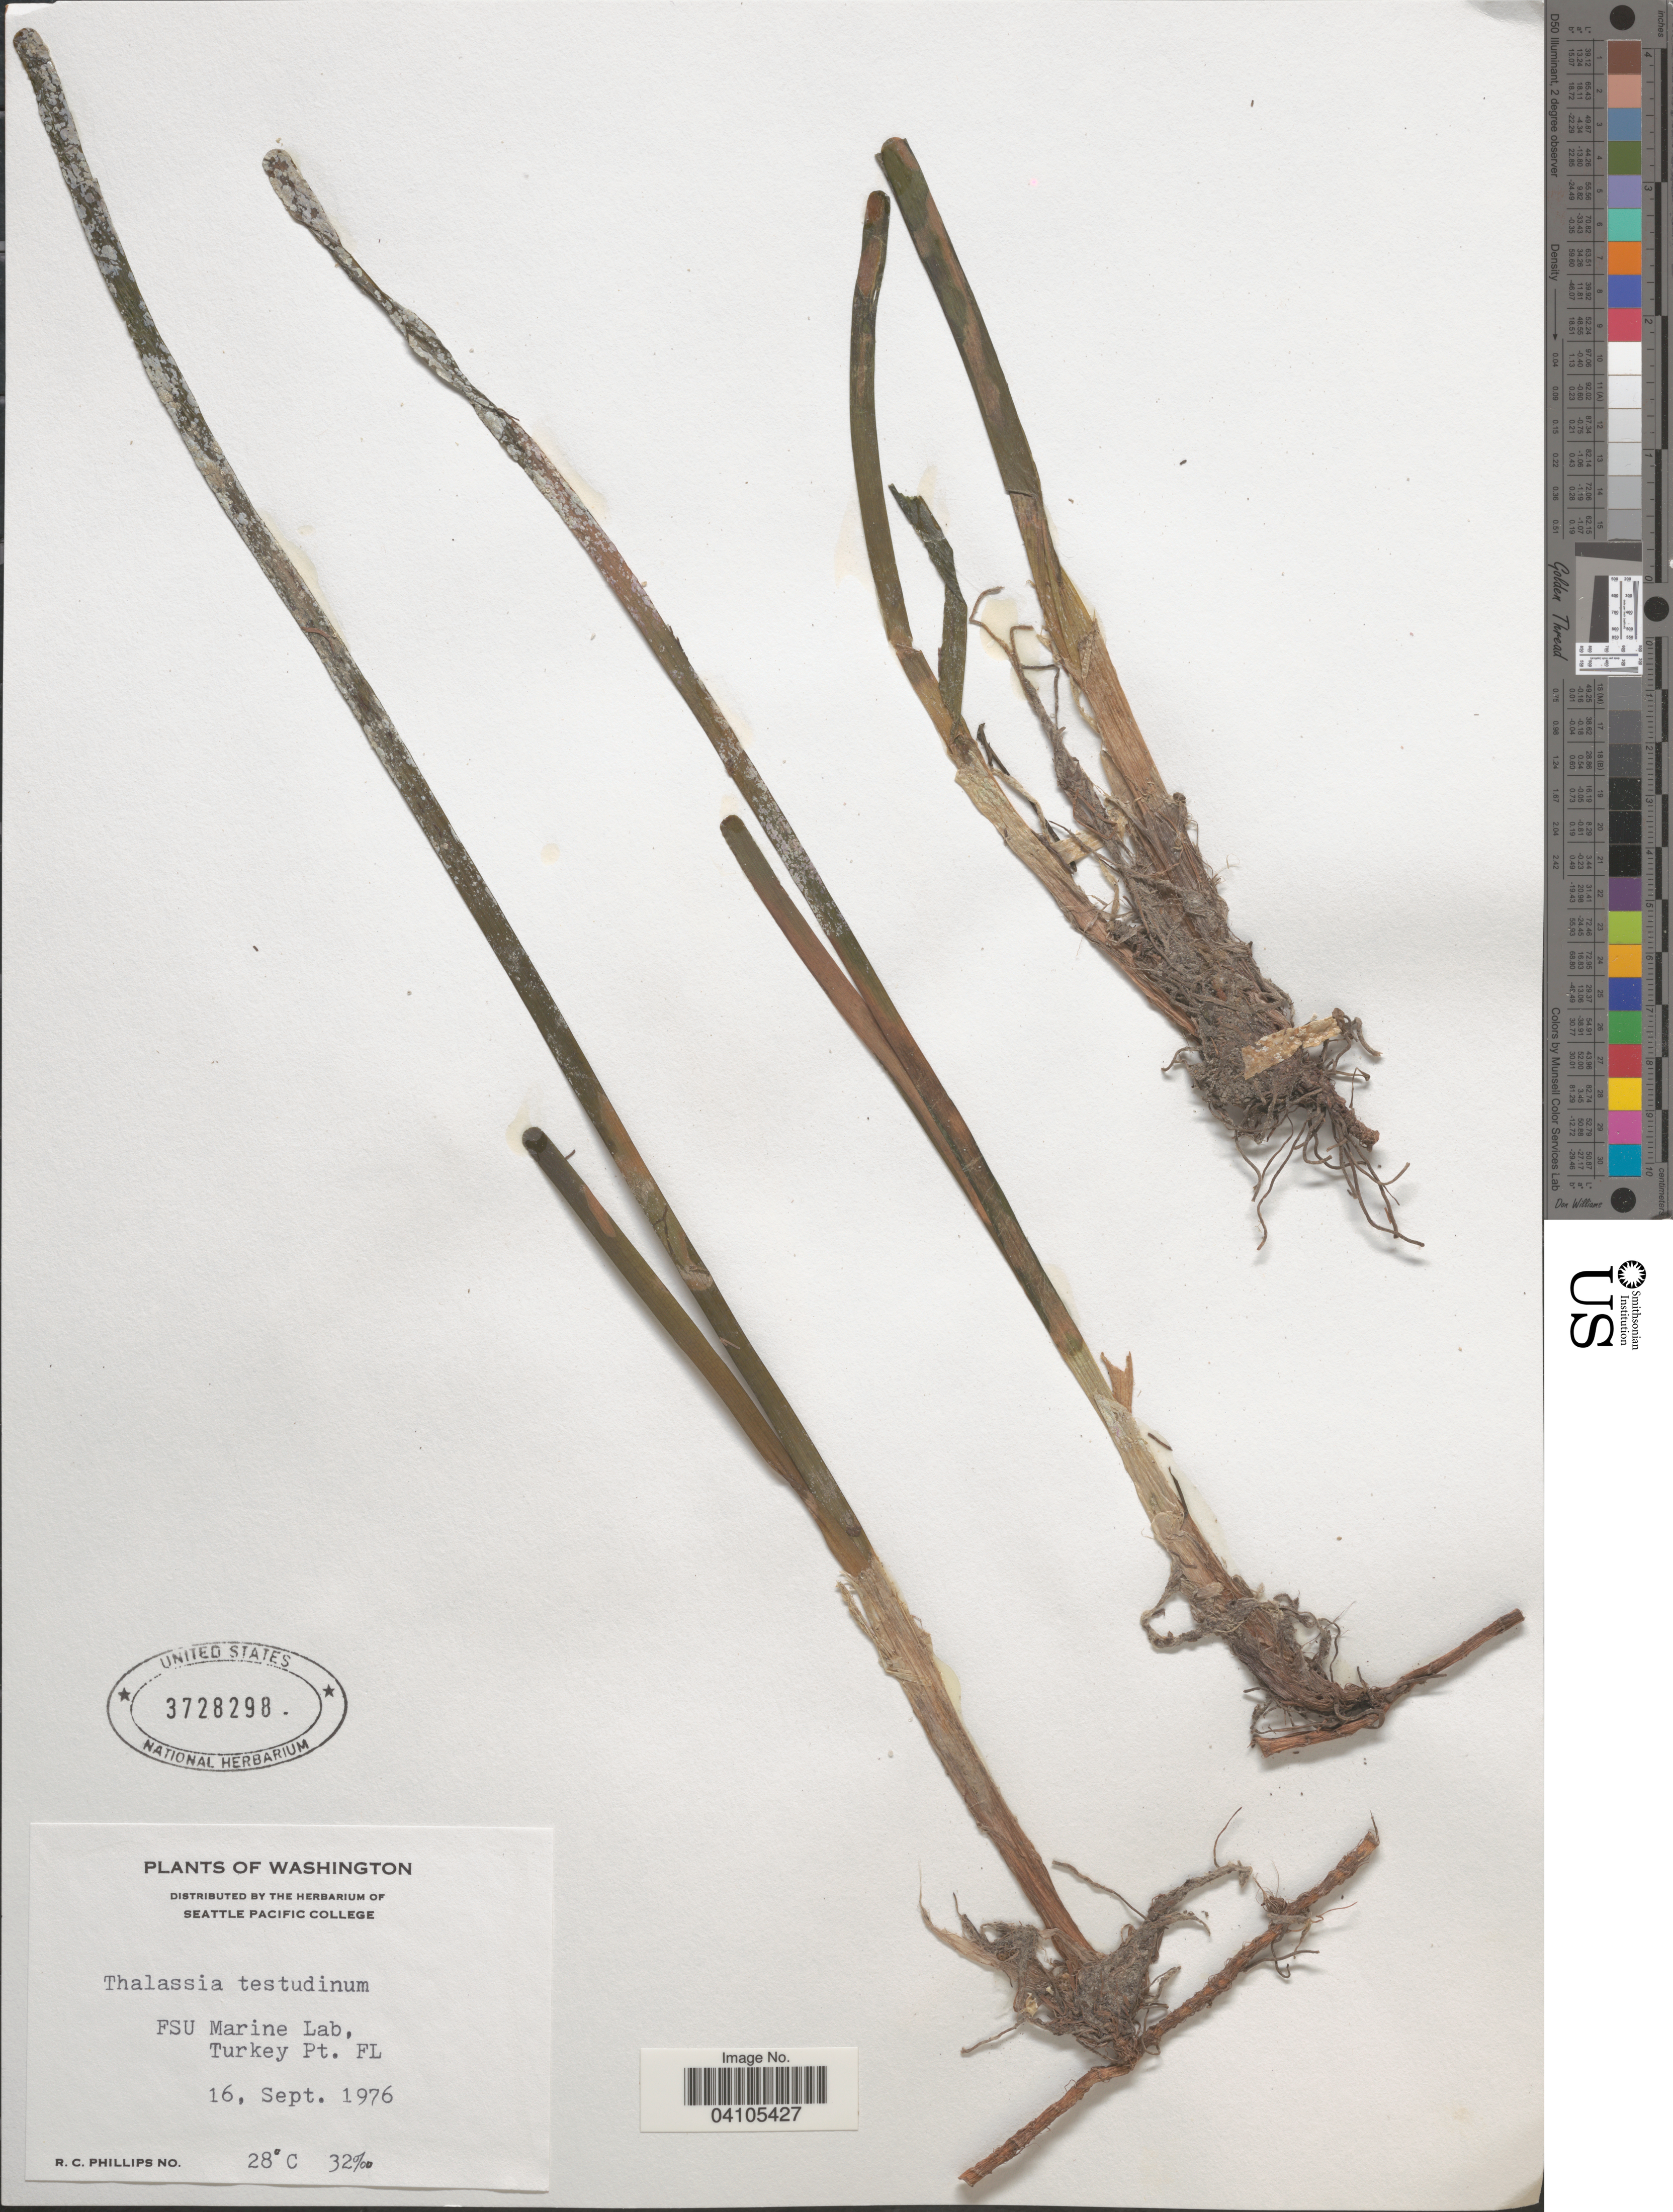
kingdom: Plantae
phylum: Tracheophyta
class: Liliopsida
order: Alismatales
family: Hydrocharitaceae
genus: Thalassia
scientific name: Thalassia testudinum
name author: Banks & Sol. ex K.D. Koenig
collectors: R. C. Phillips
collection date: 1976-09-16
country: United States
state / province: Florida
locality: FSU Marine Lab, Turkey Pt.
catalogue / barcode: US 3728298